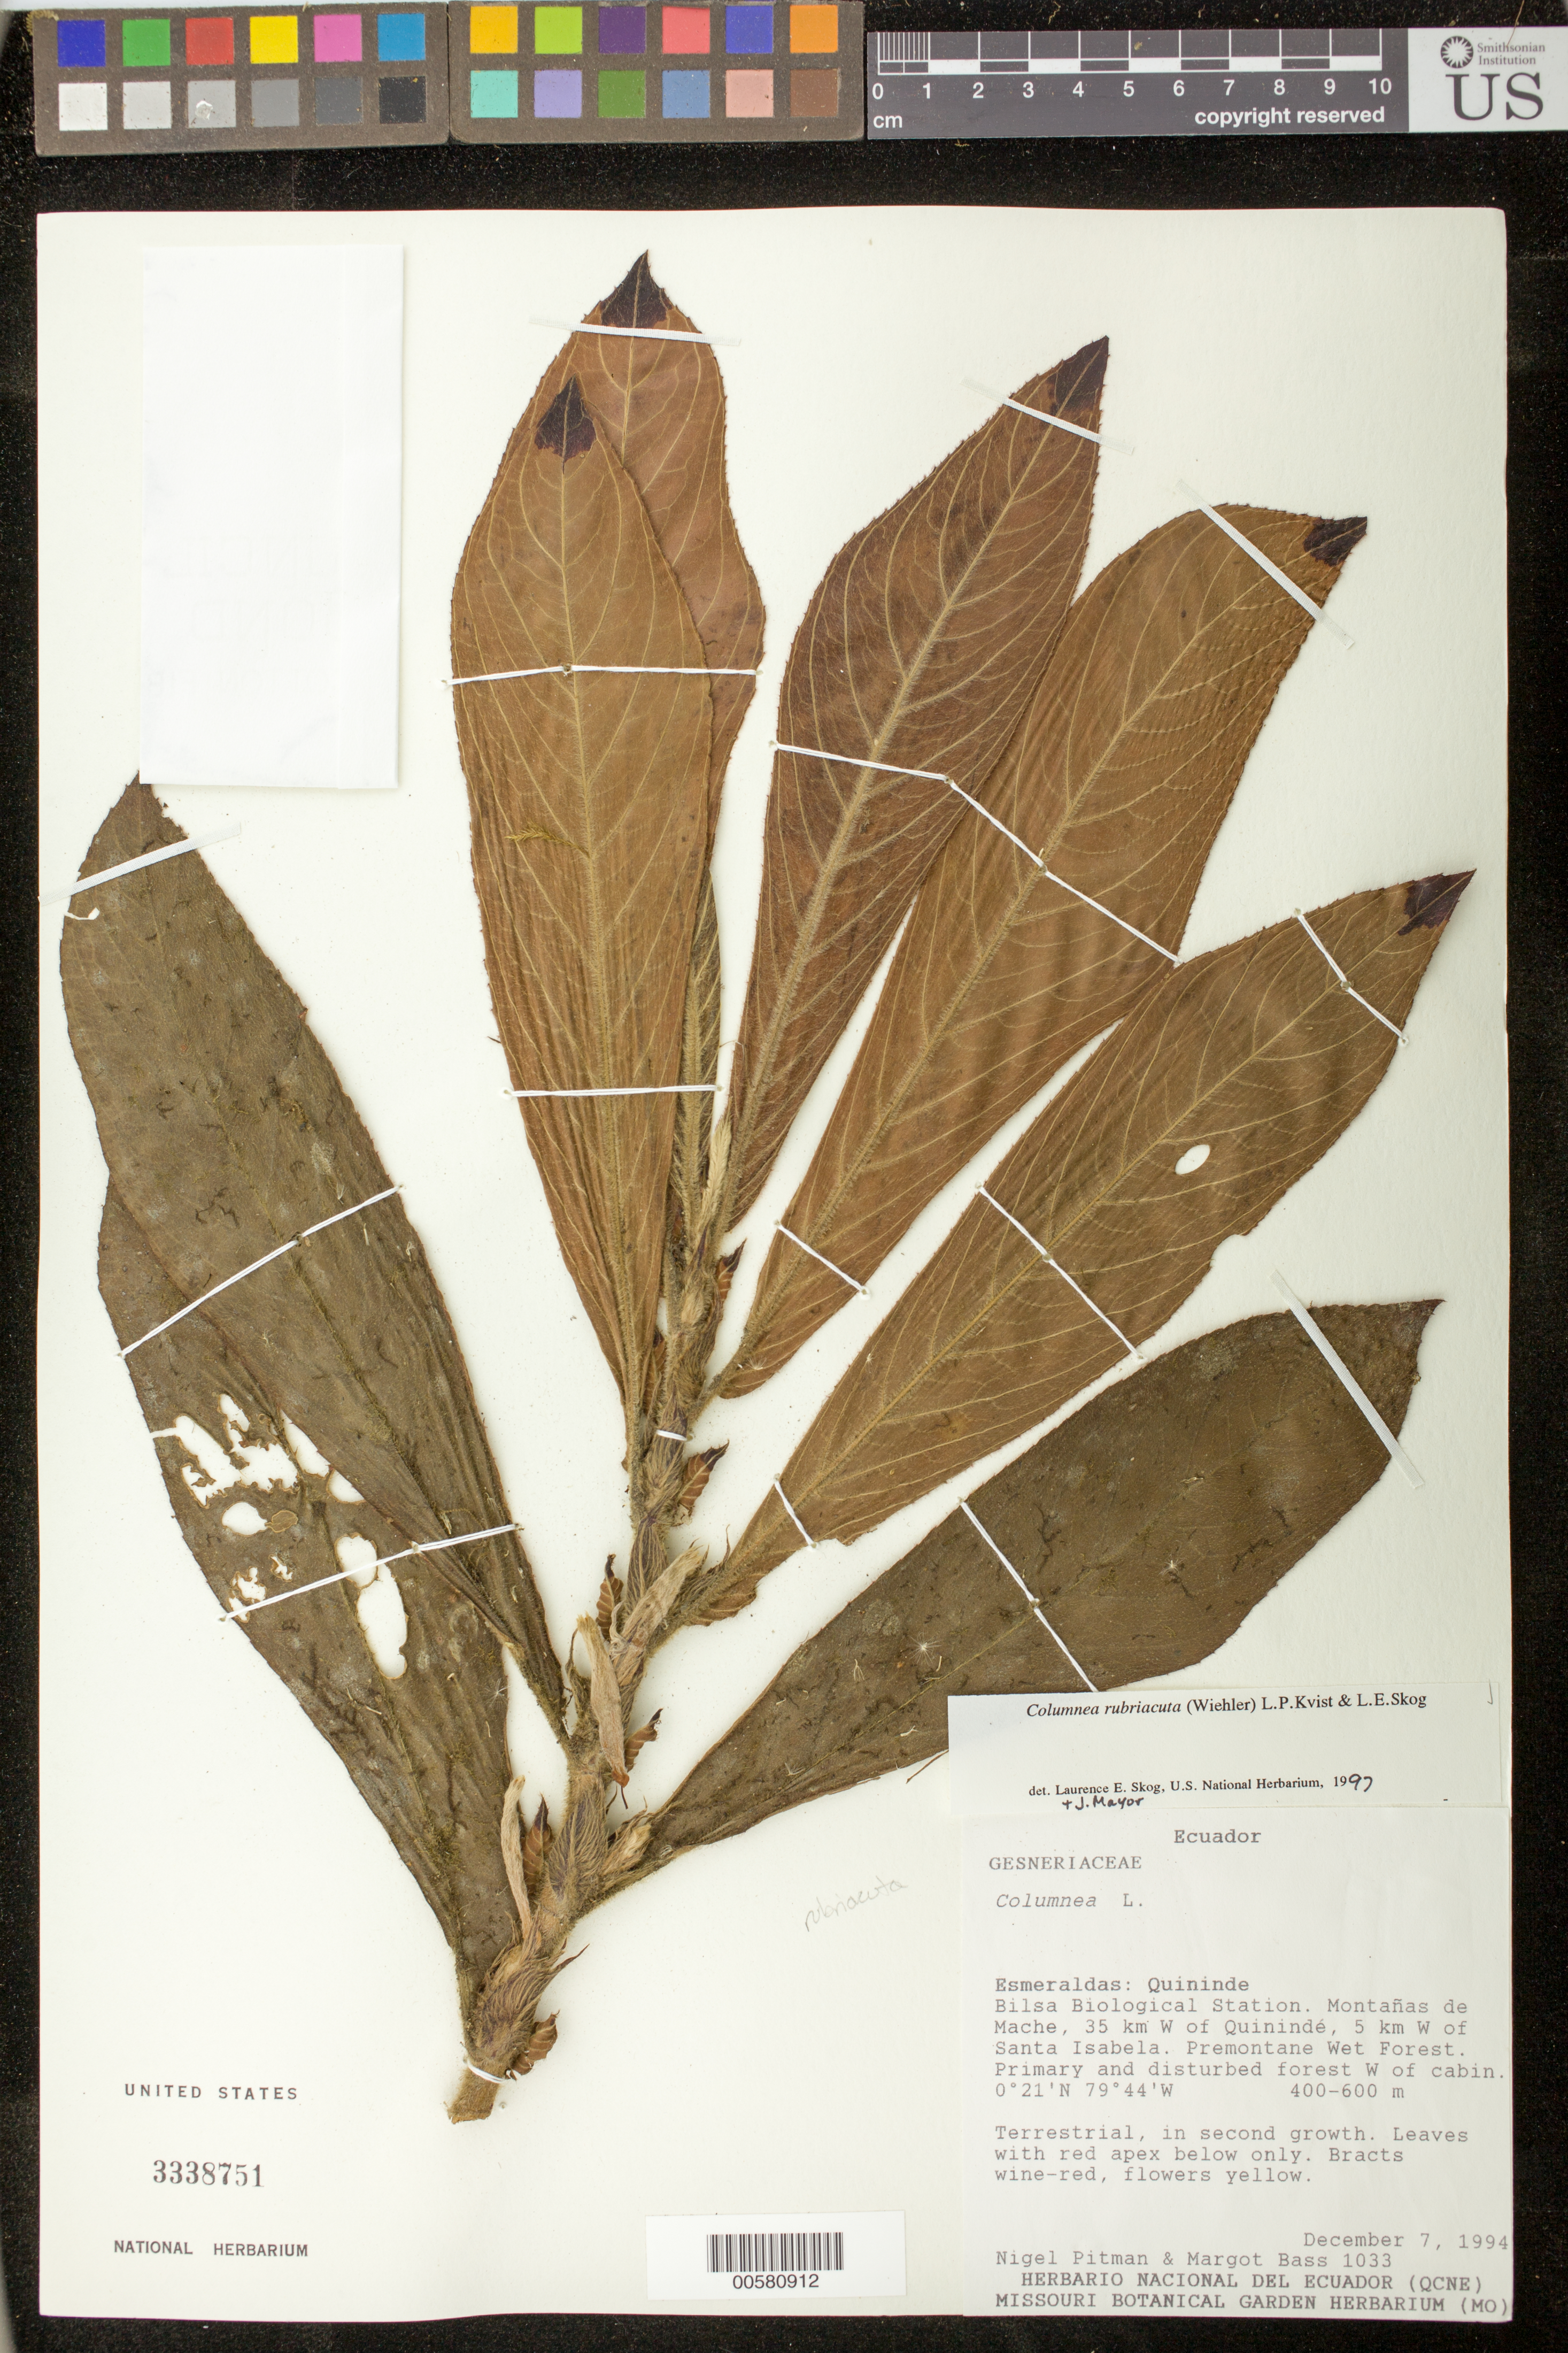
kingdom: Plantae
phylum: Tracheophyta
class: Magnoliopsida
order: Lamiales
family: Gesneriaceae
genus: Columnea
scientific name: Columnea rubriacuta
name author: (Wiehler) L.P. Kvist & L.E. Skog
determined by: Skog, Laurence E.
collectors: N. Pitman & M. Bass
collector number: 1033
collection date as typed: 07 Dec 1994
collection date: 1994-12-07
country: Ecuador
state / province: Esmeraldas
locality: Quininde, Bilsa Biological Reserve, Montañas de Mache, 35 km W of Quinindé, 5 km W of Santa Isabela; W of cabin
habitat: Premontane wet forest; primary and disturbed forest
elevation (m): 400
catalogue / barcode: US 3338751